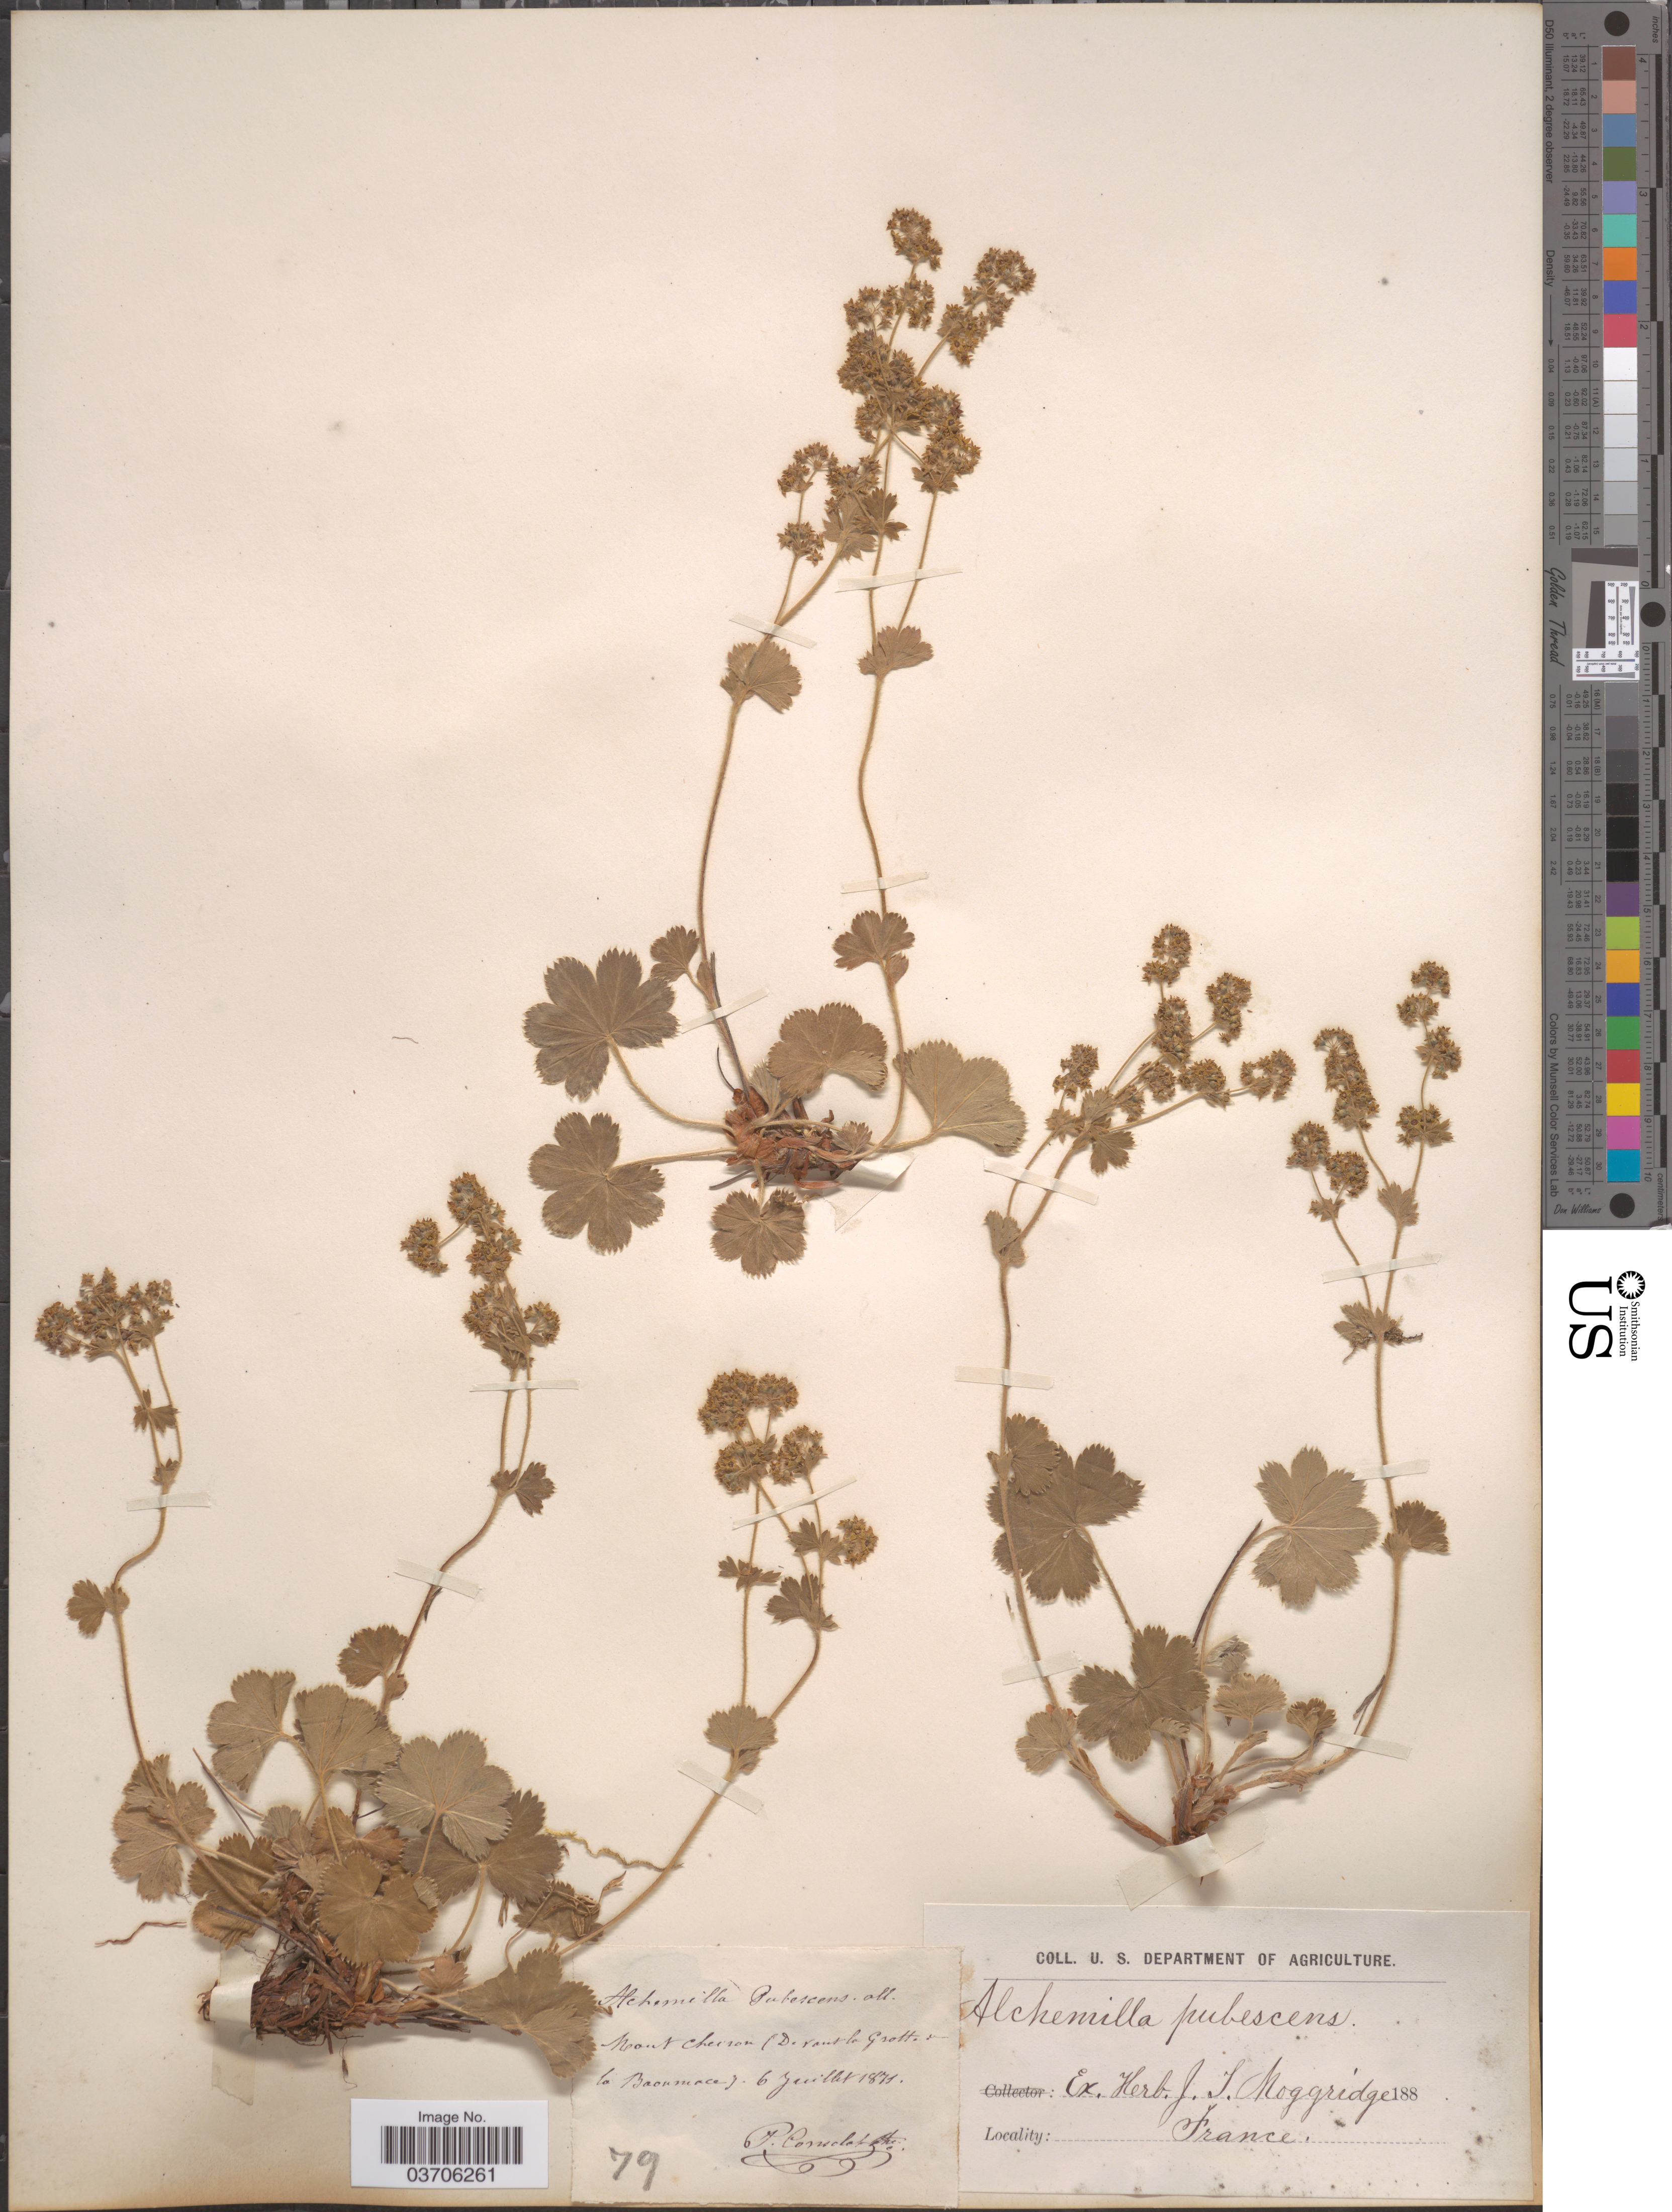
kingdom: Plantae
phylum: Tracheophyta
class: Magnoliopsida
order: Rosales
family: Rosaceae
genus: Alchemilla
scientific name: Alchemilla pubescens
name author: M. Bieb.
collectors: P. Consolat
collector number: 79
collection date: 1871-07-06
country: France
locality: Mont Cheoran (Deraut la Grottes la Boumace).